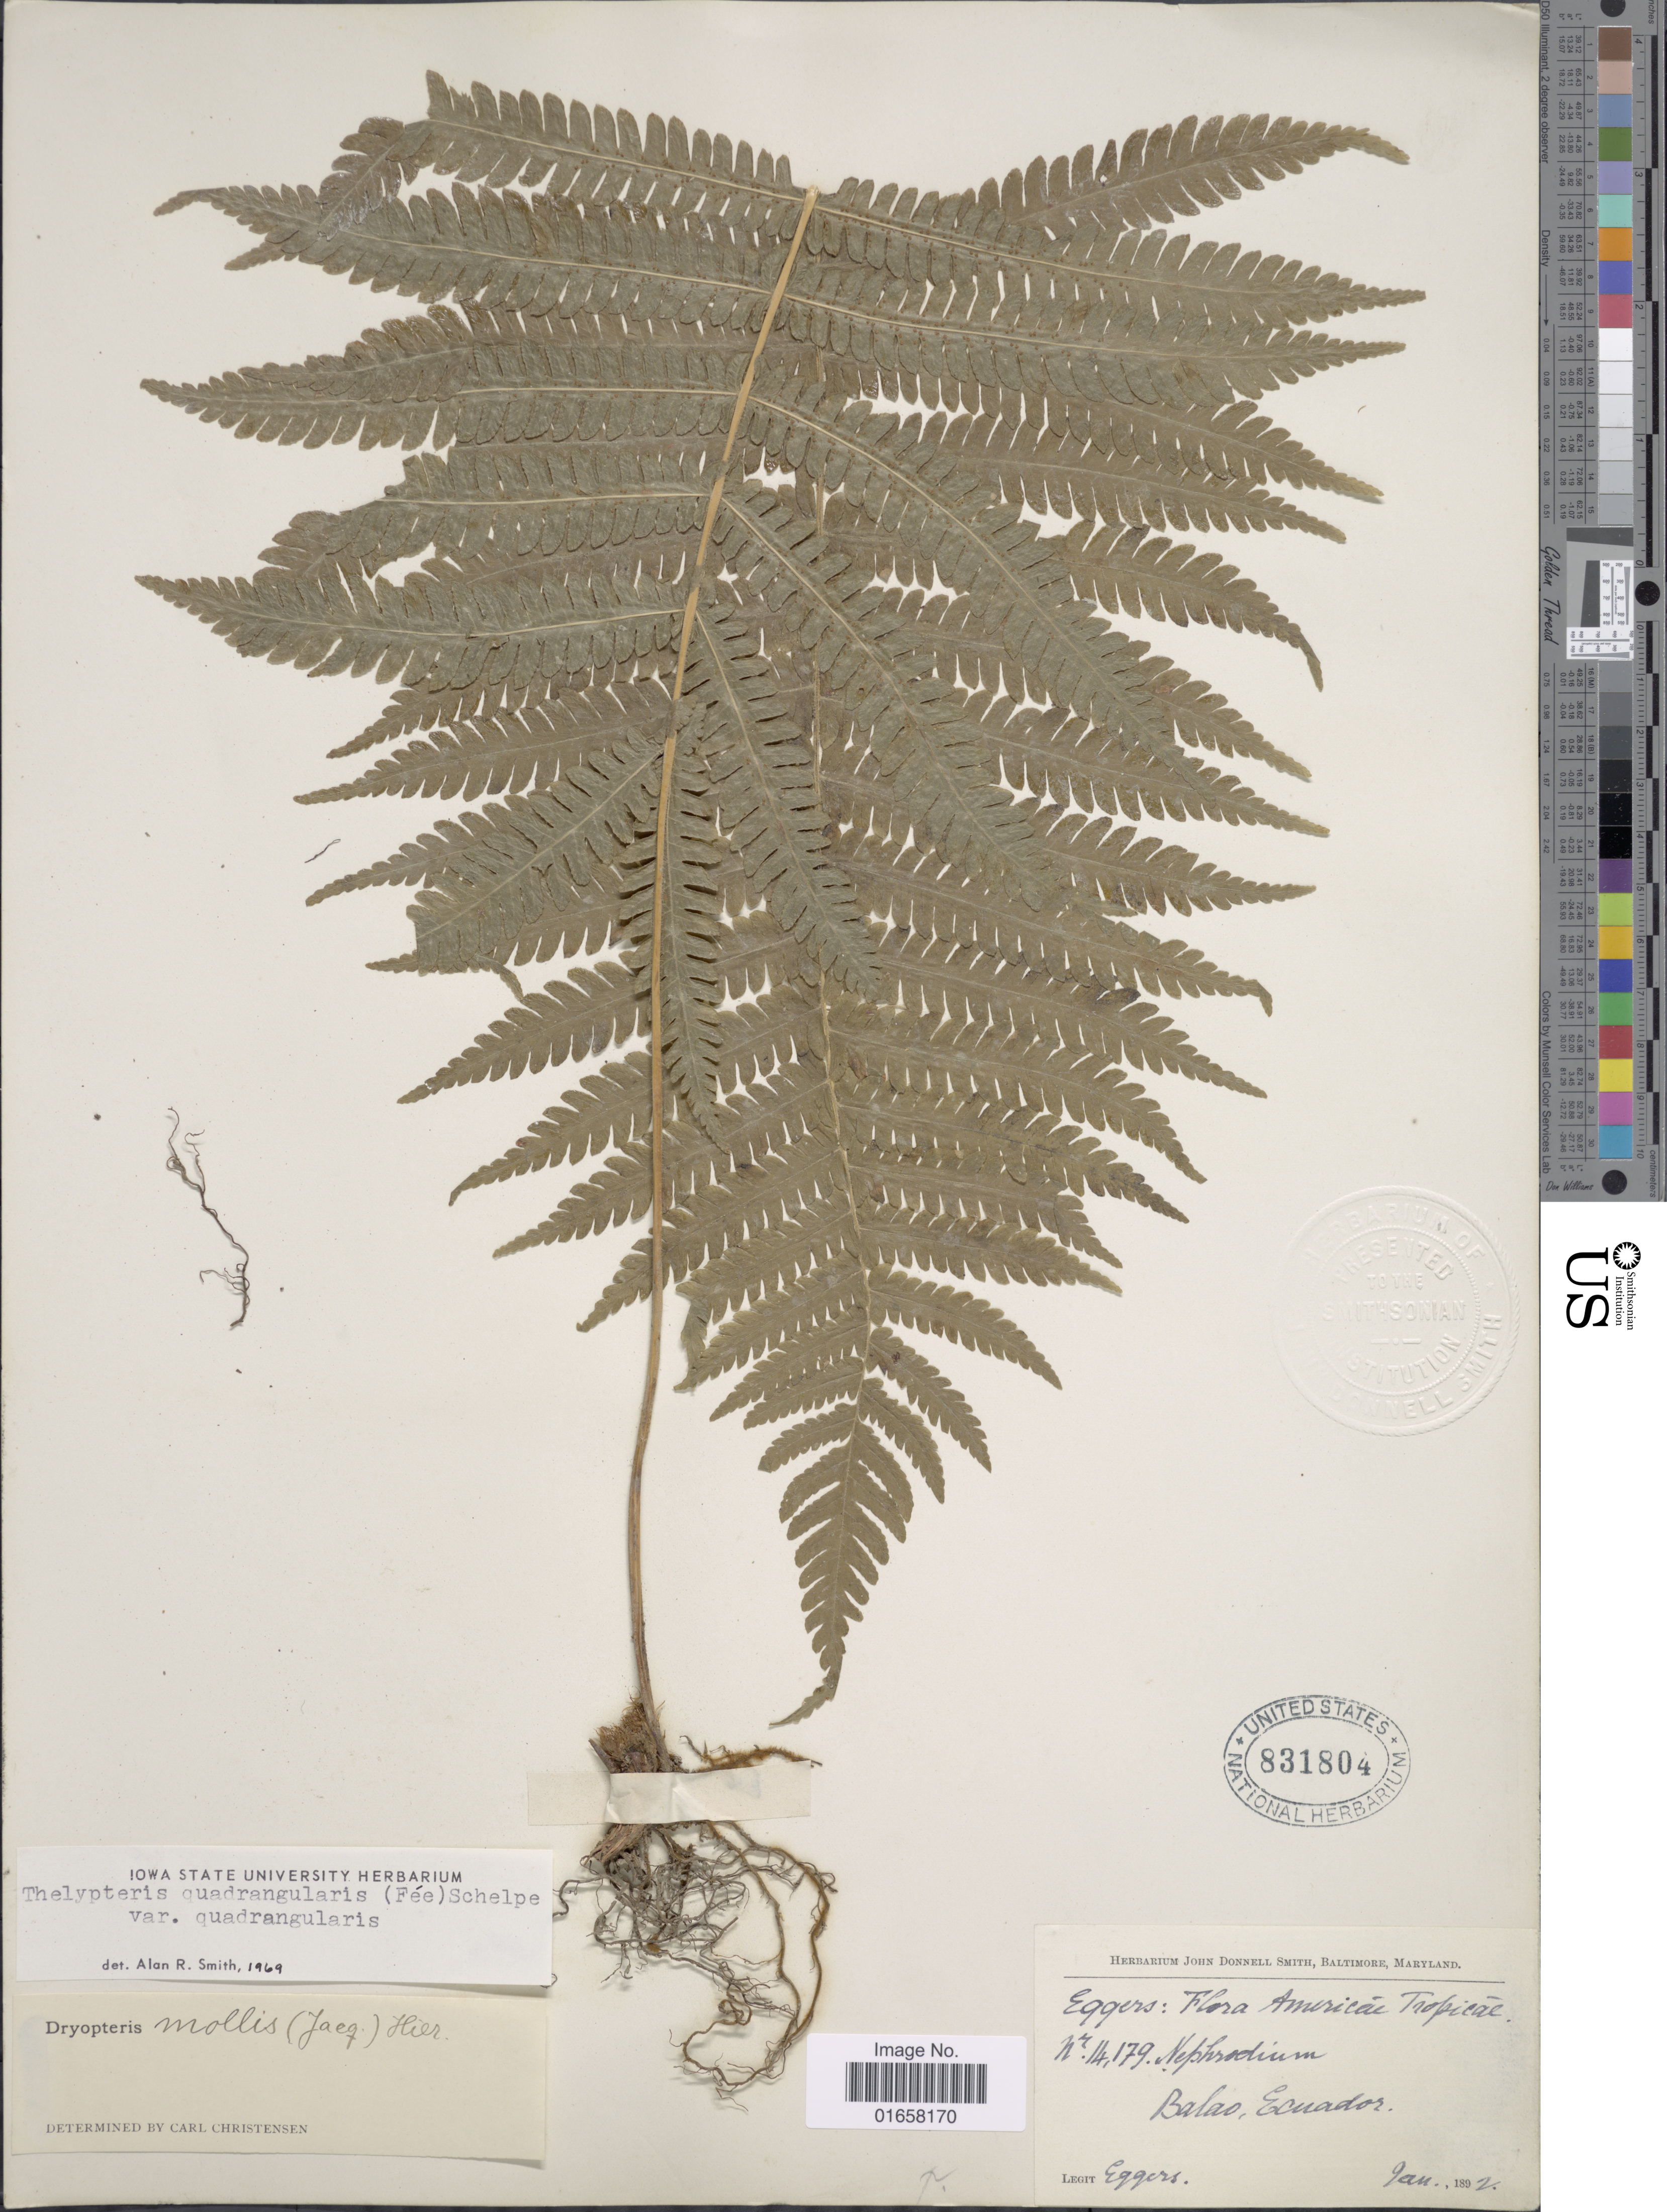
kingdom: Plantae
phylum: Tracheophyta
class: Polypodiopsida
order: Polypodiales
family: Thelypteridaceae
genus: Christella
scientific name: Christella hispidula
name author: (Decne.) Holttum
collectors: -. Eggers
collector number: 14179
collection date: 1892-01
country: Ecuador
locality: Balao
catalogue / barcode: US 831804